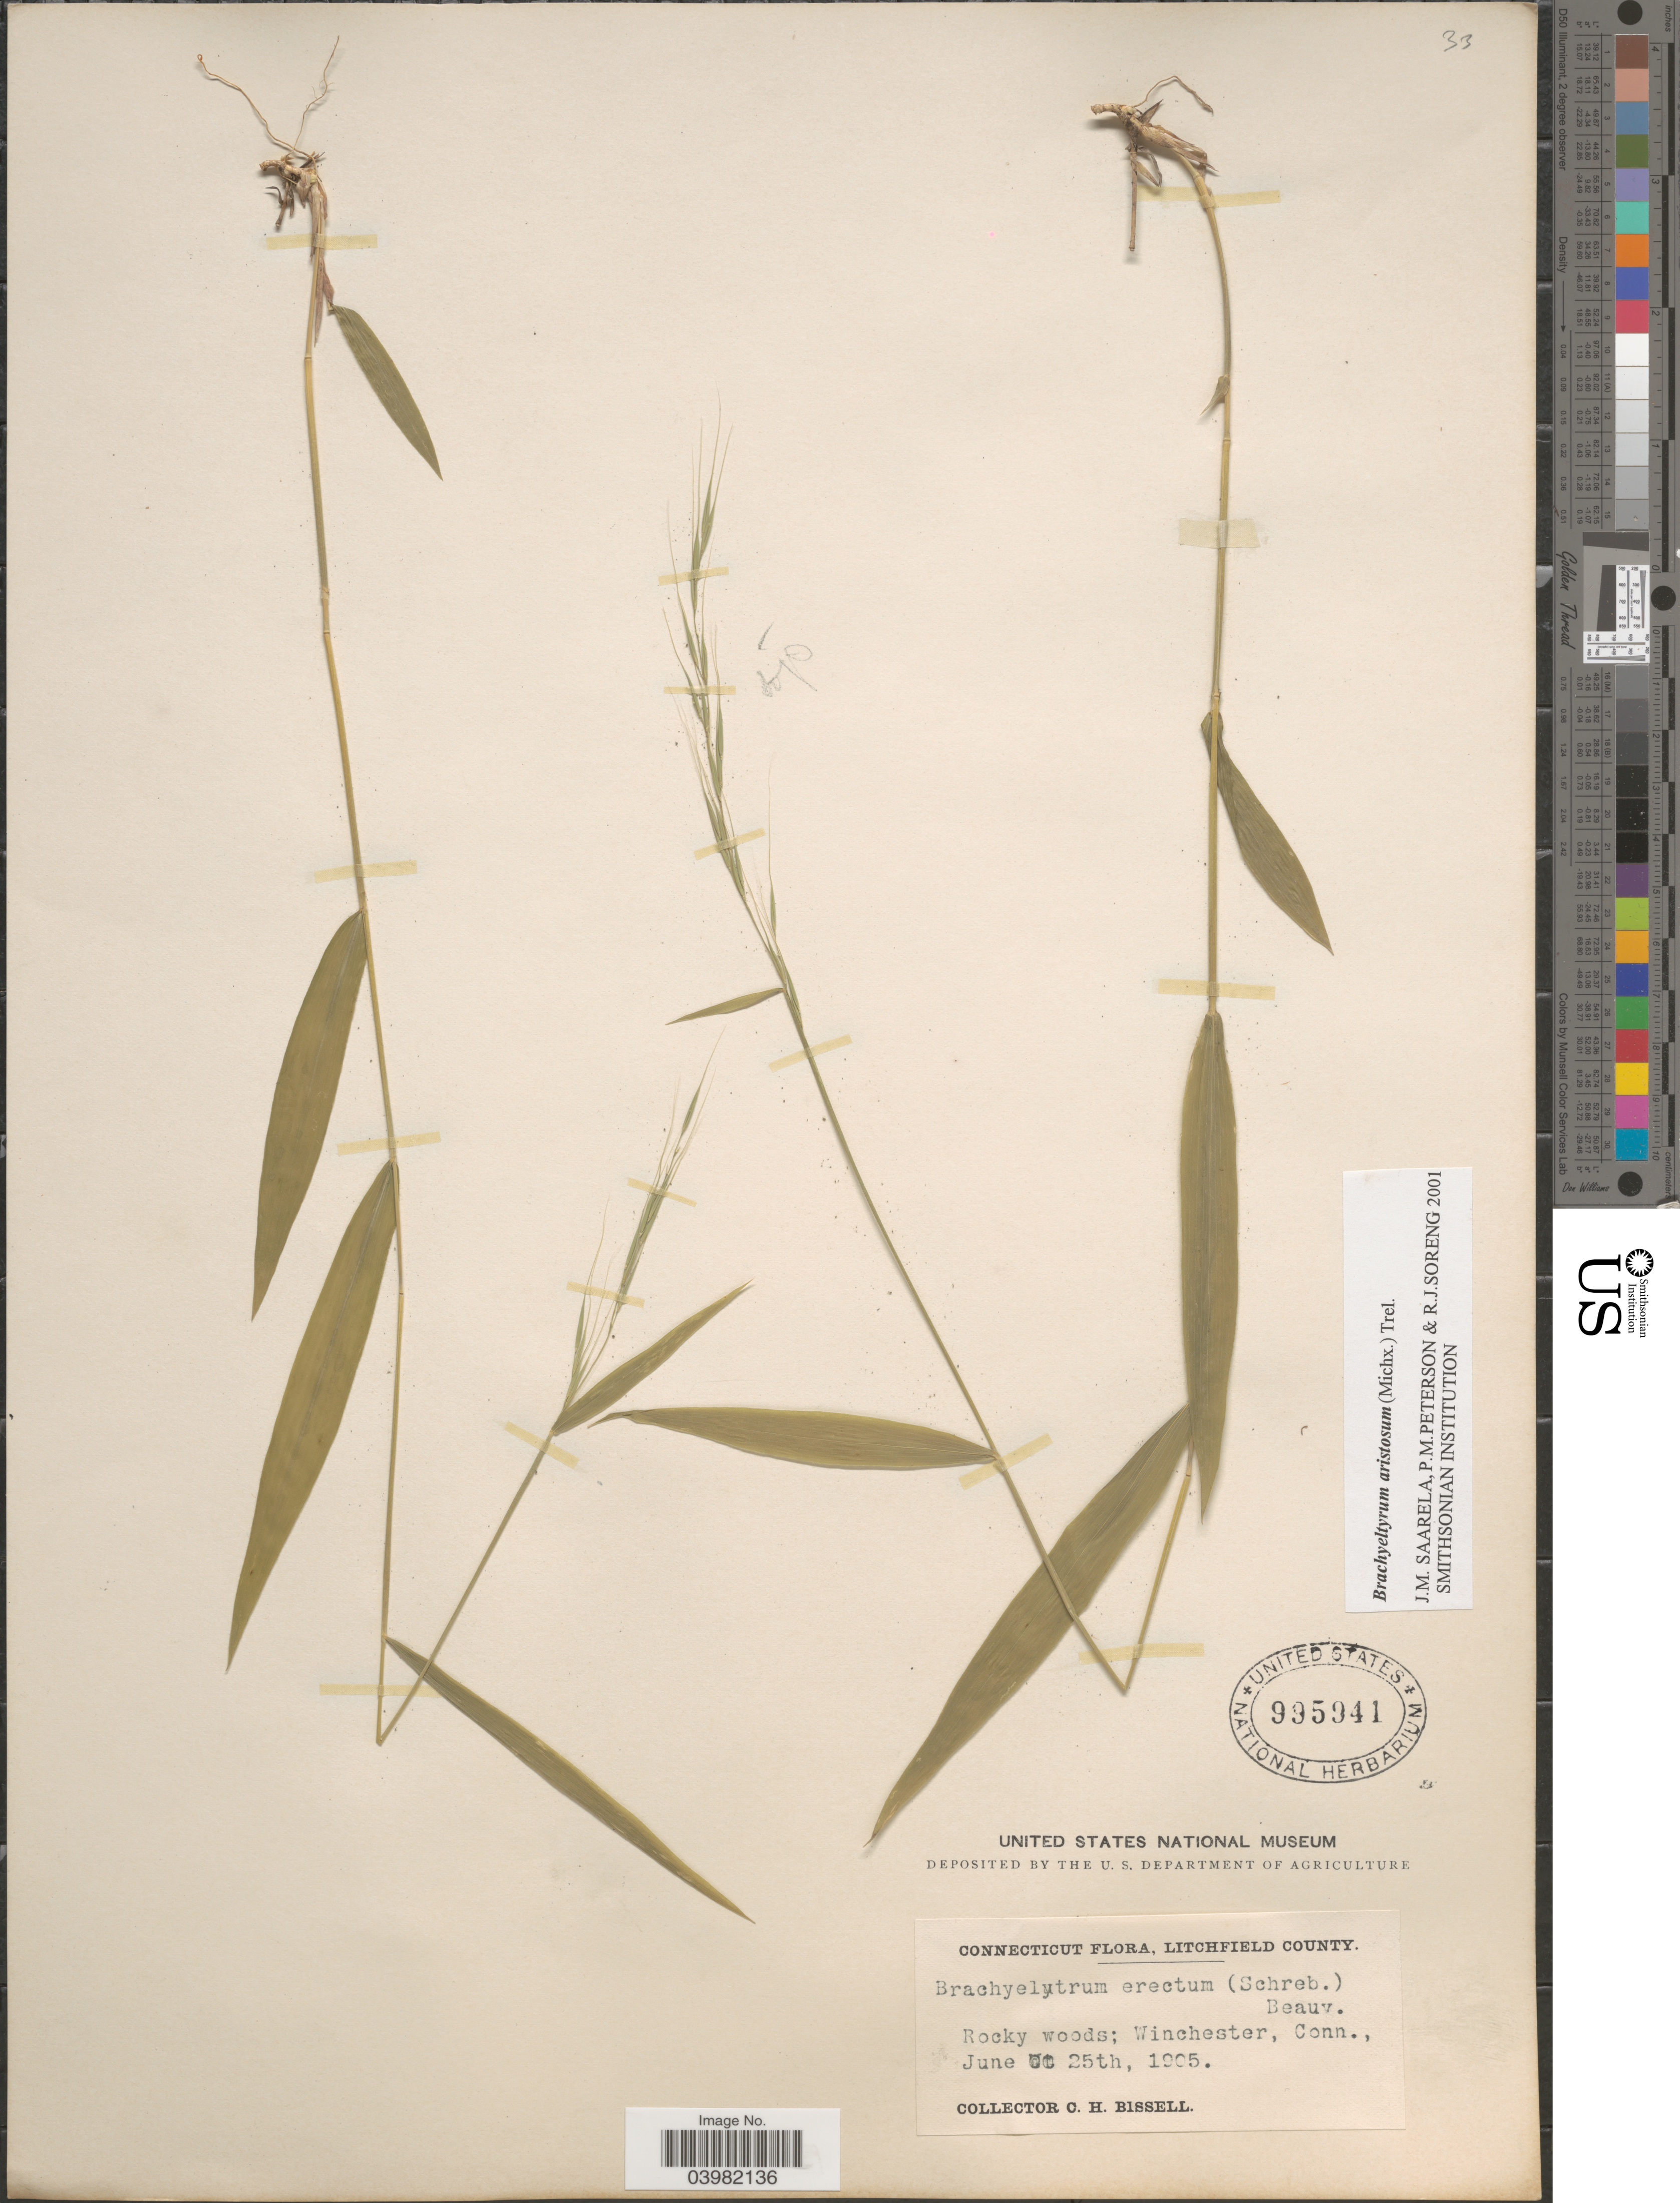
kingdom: Plantae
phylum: Tracheophyta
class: Liliopsida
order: Poales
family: Poaceae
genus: Brachyelytrum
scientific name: Brachyelytrum aristosum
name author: (Michx.) P. Beauv. ex Trel.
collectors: C. Bissell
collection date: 1905-06-25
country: United States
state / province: Connecticut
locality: Litchfield County. Winchester.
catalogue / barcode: US 995941